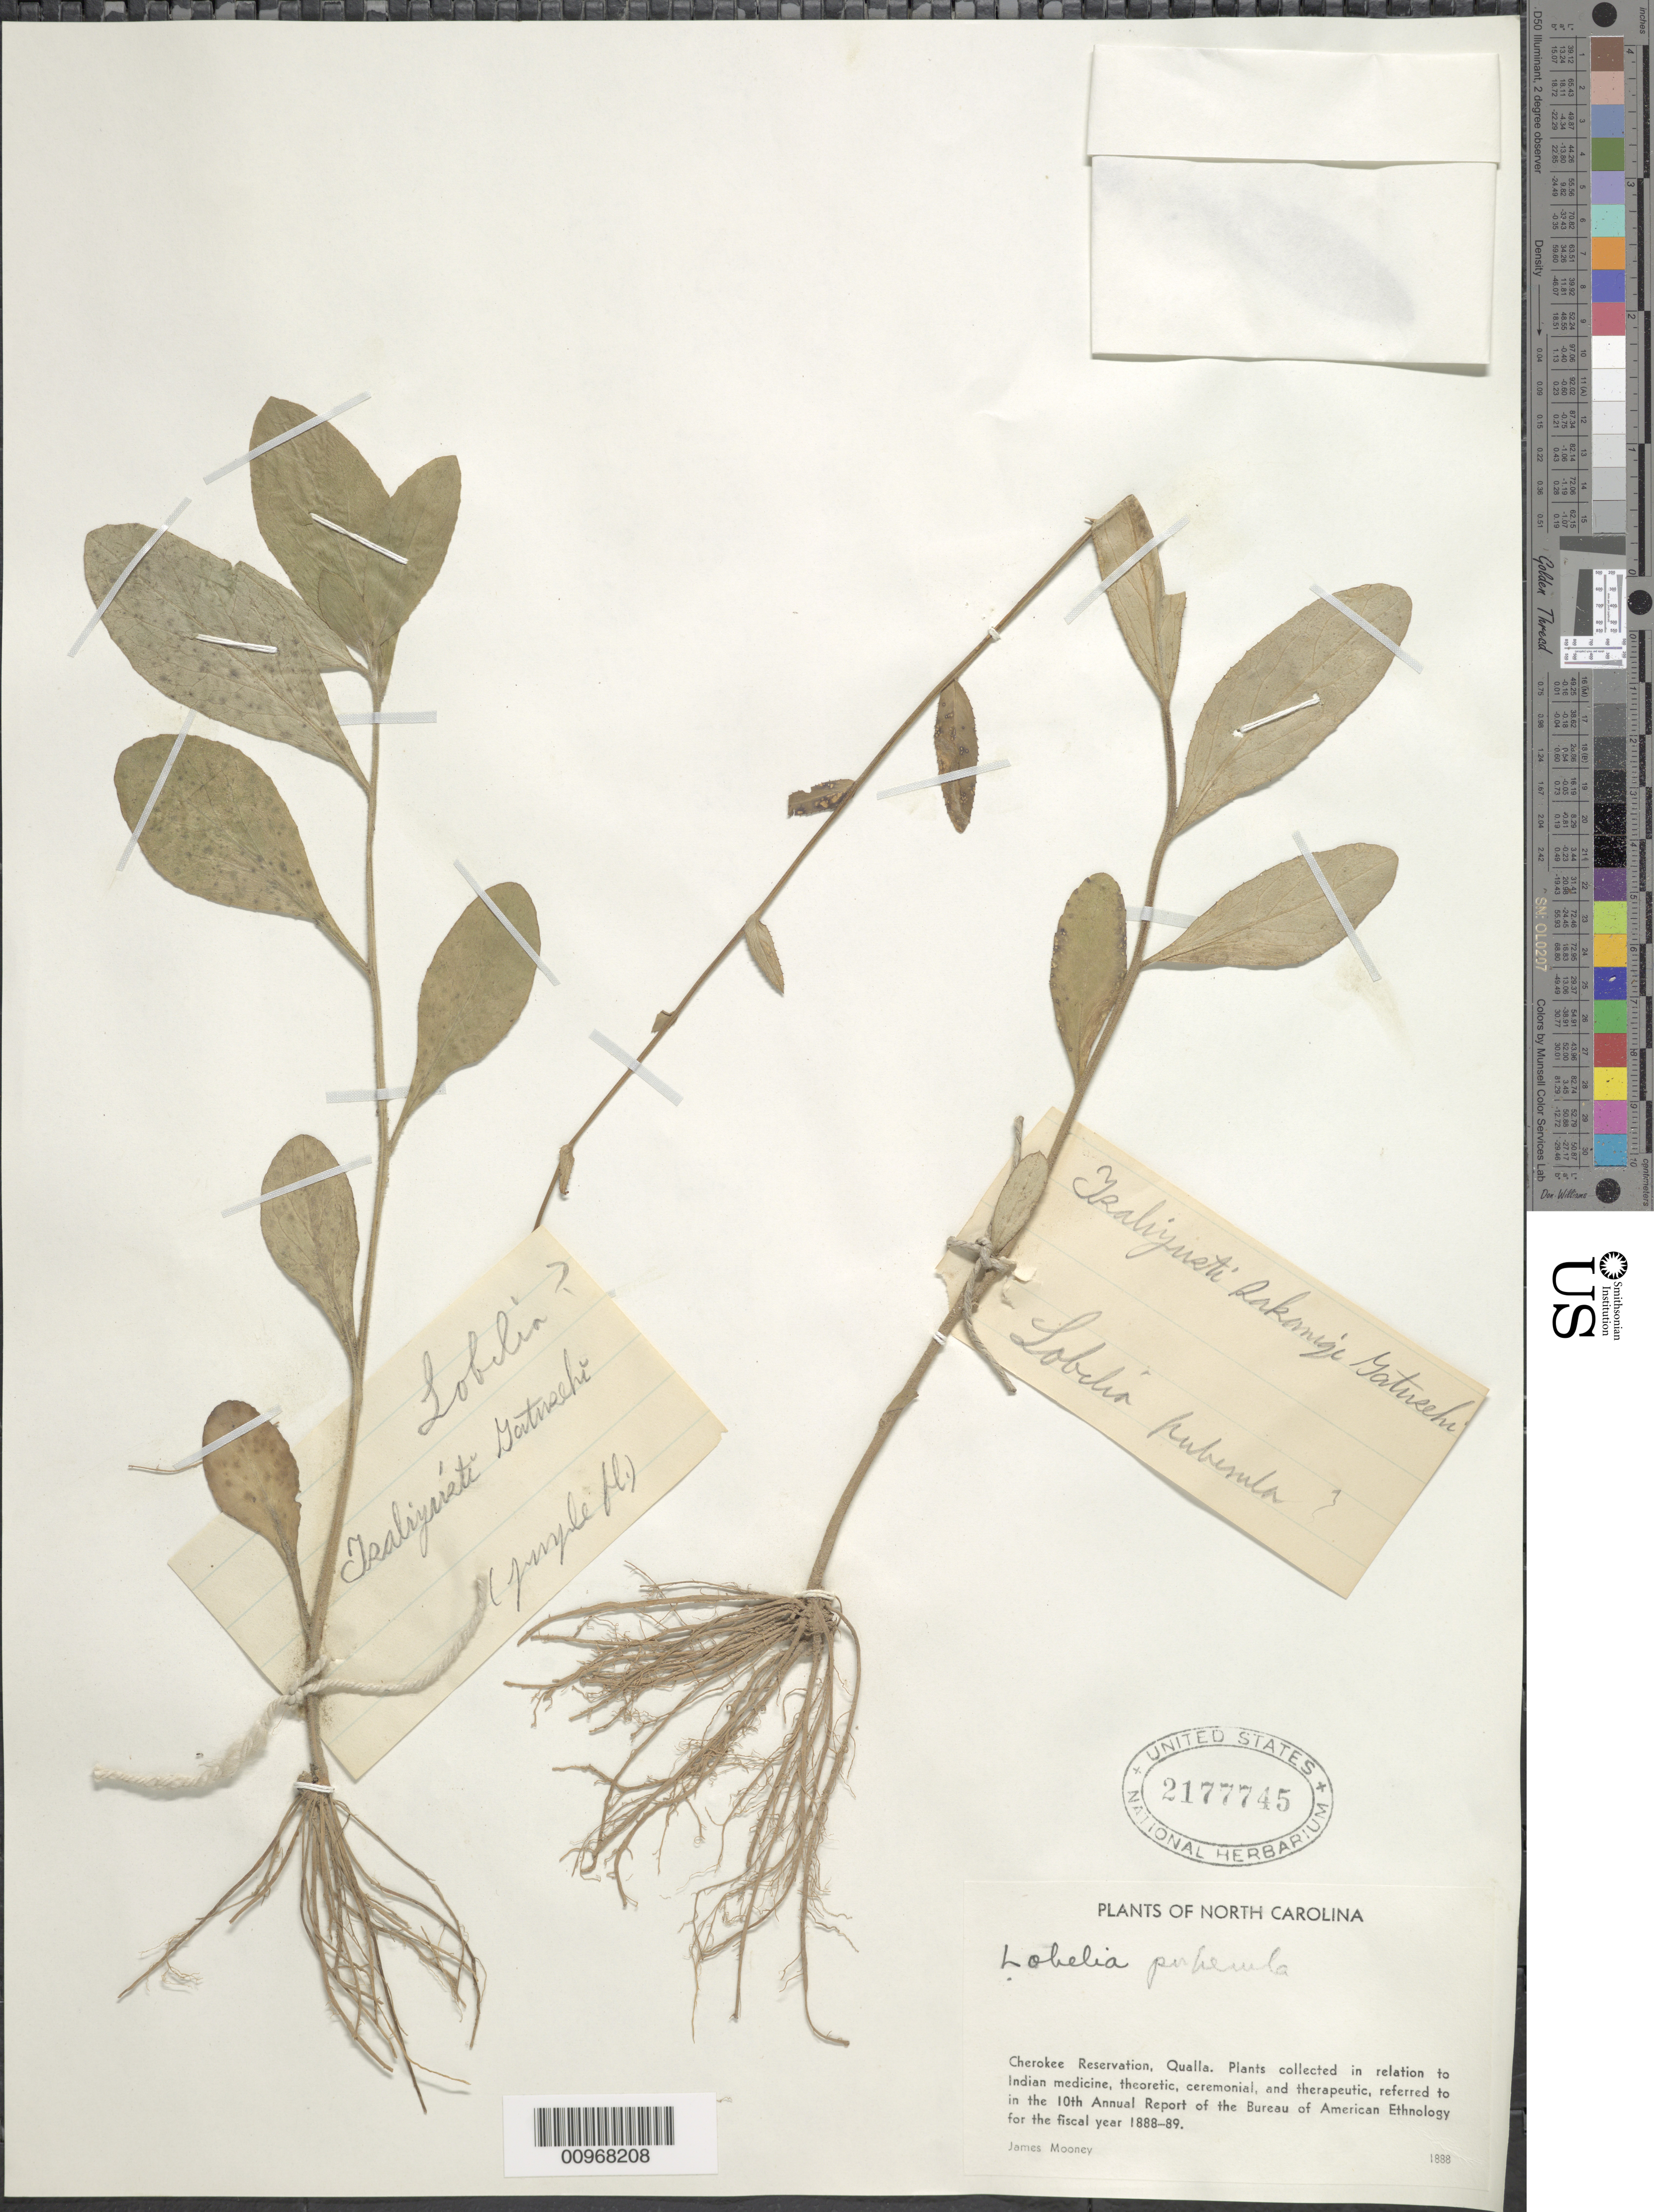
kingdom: Plantae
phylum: Tracheophyta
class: Magnoliopsida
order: Asterales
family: Campanulaceae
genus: Lobelia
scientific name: Lobelia puberula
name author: Michx.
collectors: J. Mooney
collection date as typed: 1888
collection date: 1888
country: United States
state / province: North Carolina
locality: Cherokee Reservation, Qualla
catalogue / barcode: US 2177745